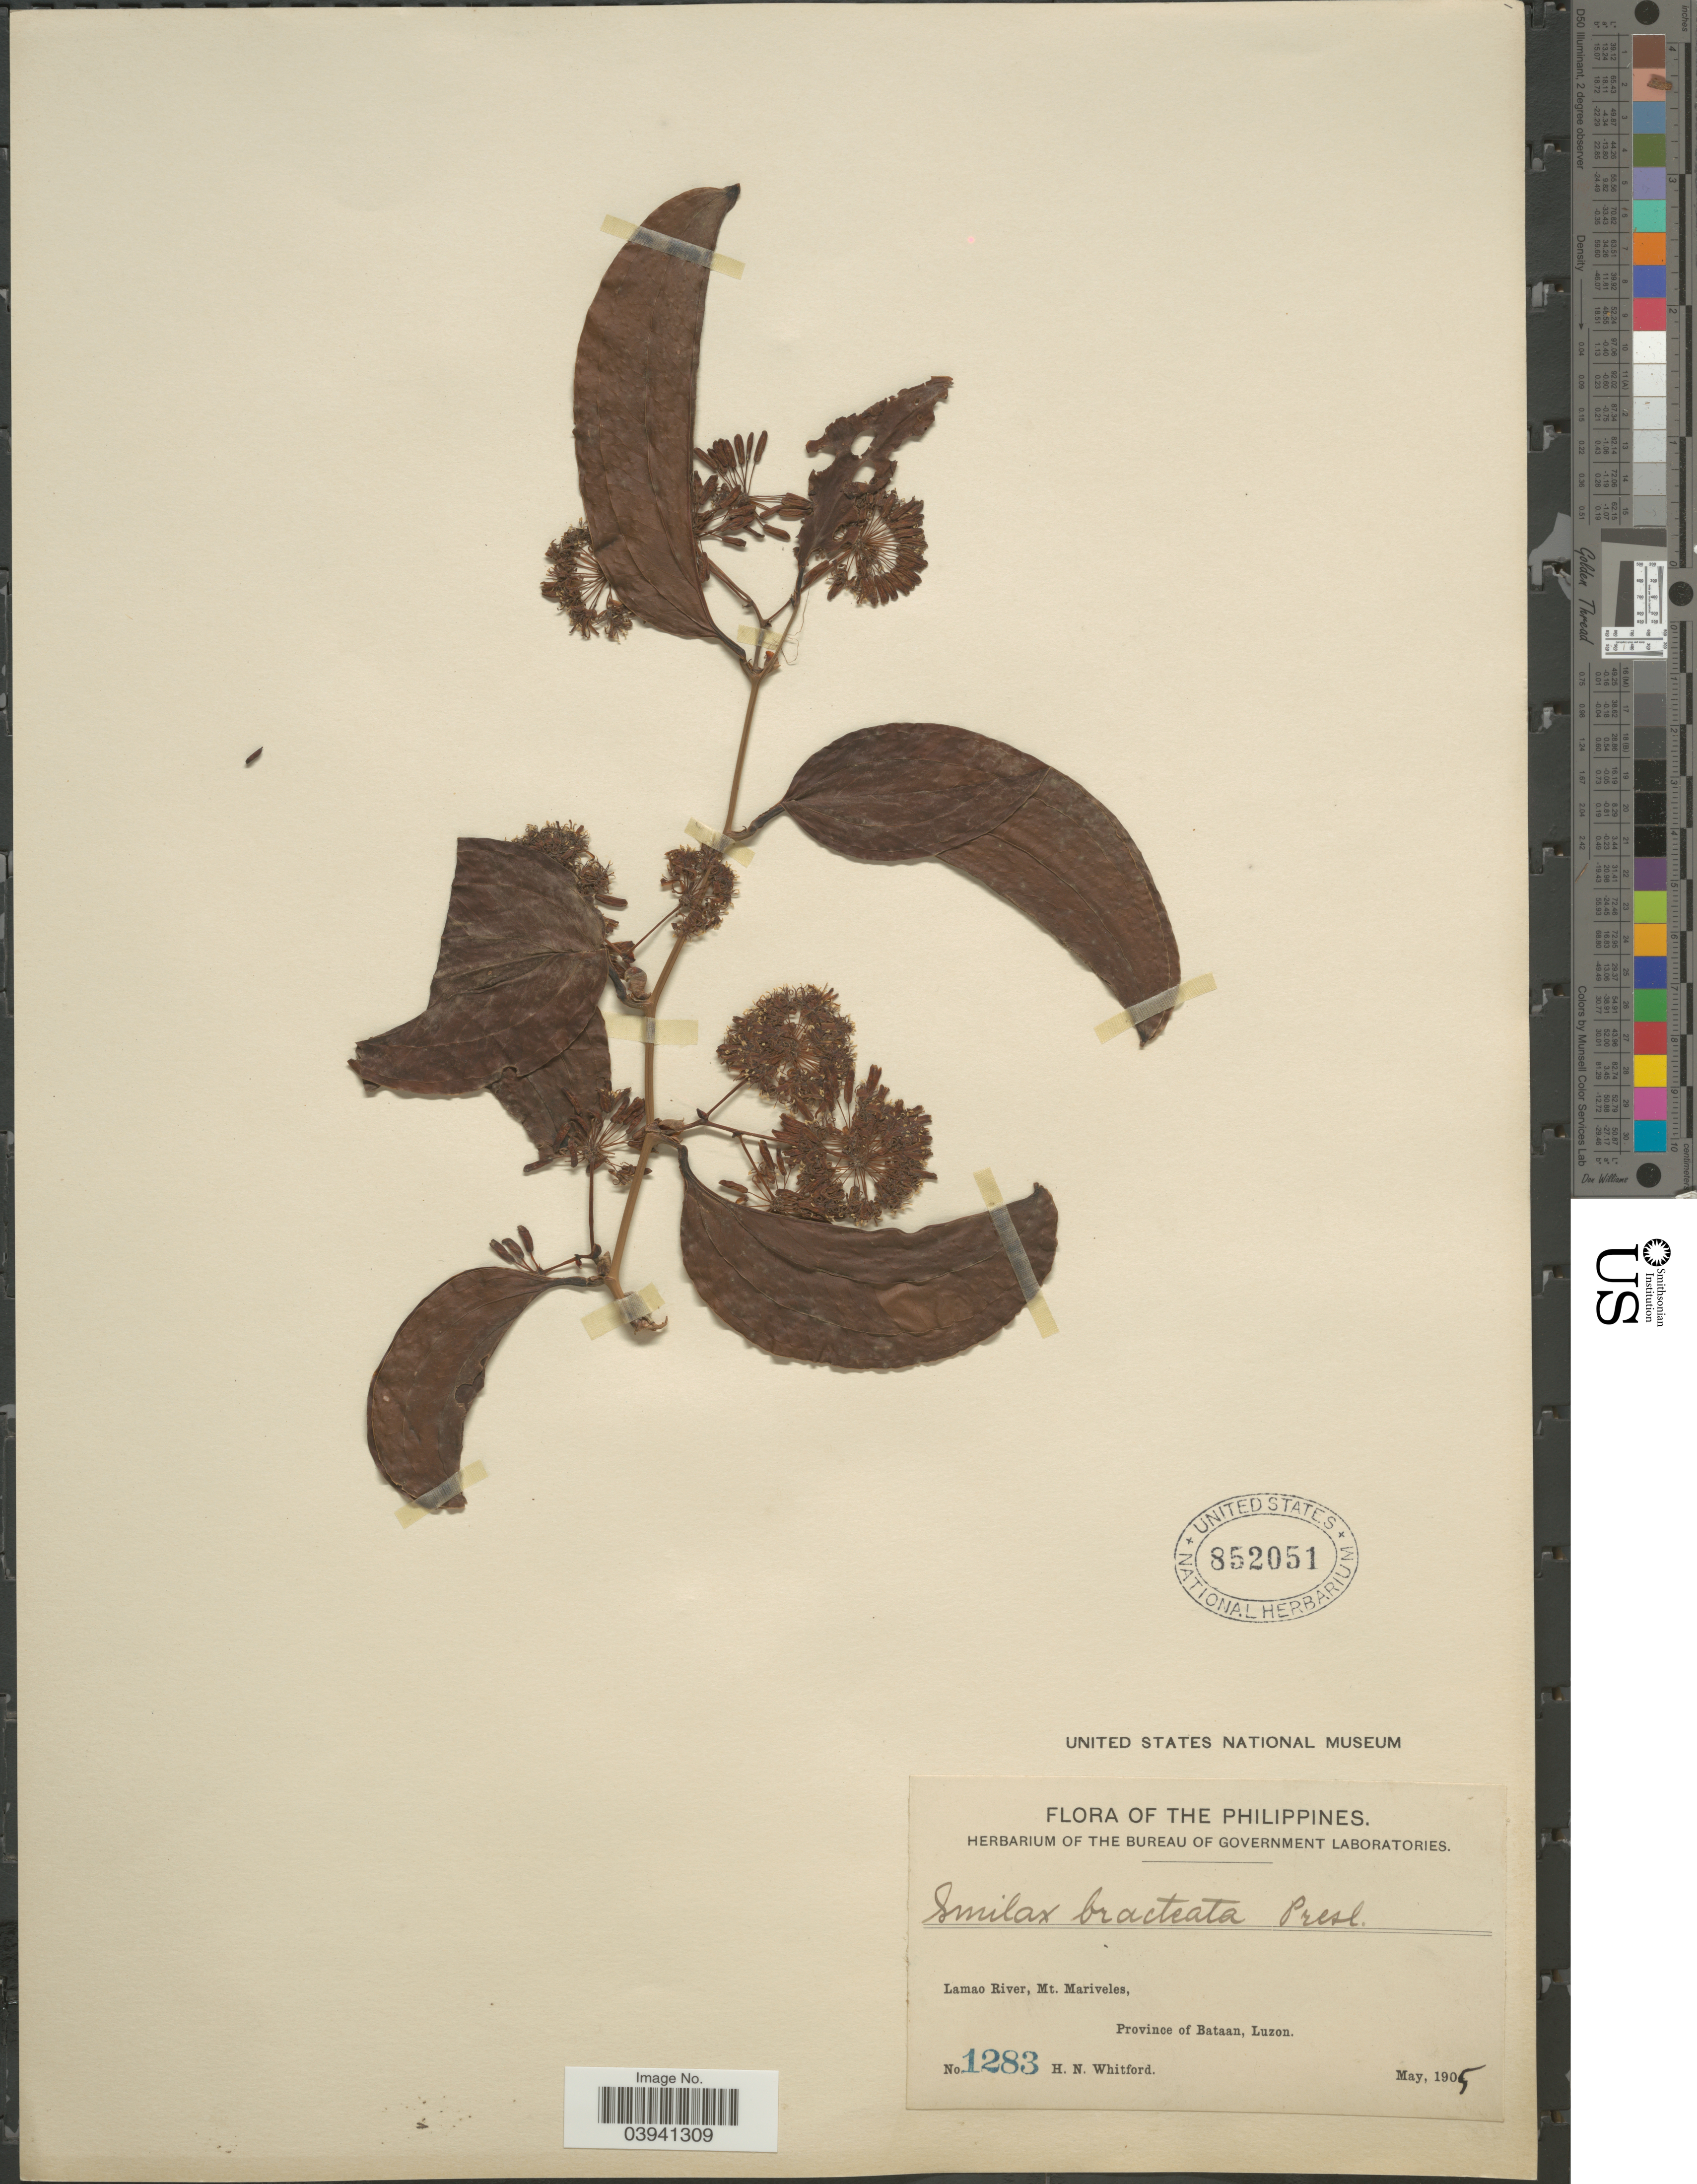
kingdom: Plantae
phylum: Tracheophyta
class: Liliopsida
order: Liliales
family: Smilacaceae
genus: Smilax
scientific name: Smilax bracteata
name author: C. Presl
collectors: H. N. Whitford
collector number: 1283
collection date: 1905-05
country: Philippines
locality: Lamao River, Mt. Mariveles, Province of Bataan, Luzon.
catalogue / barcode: US 852051